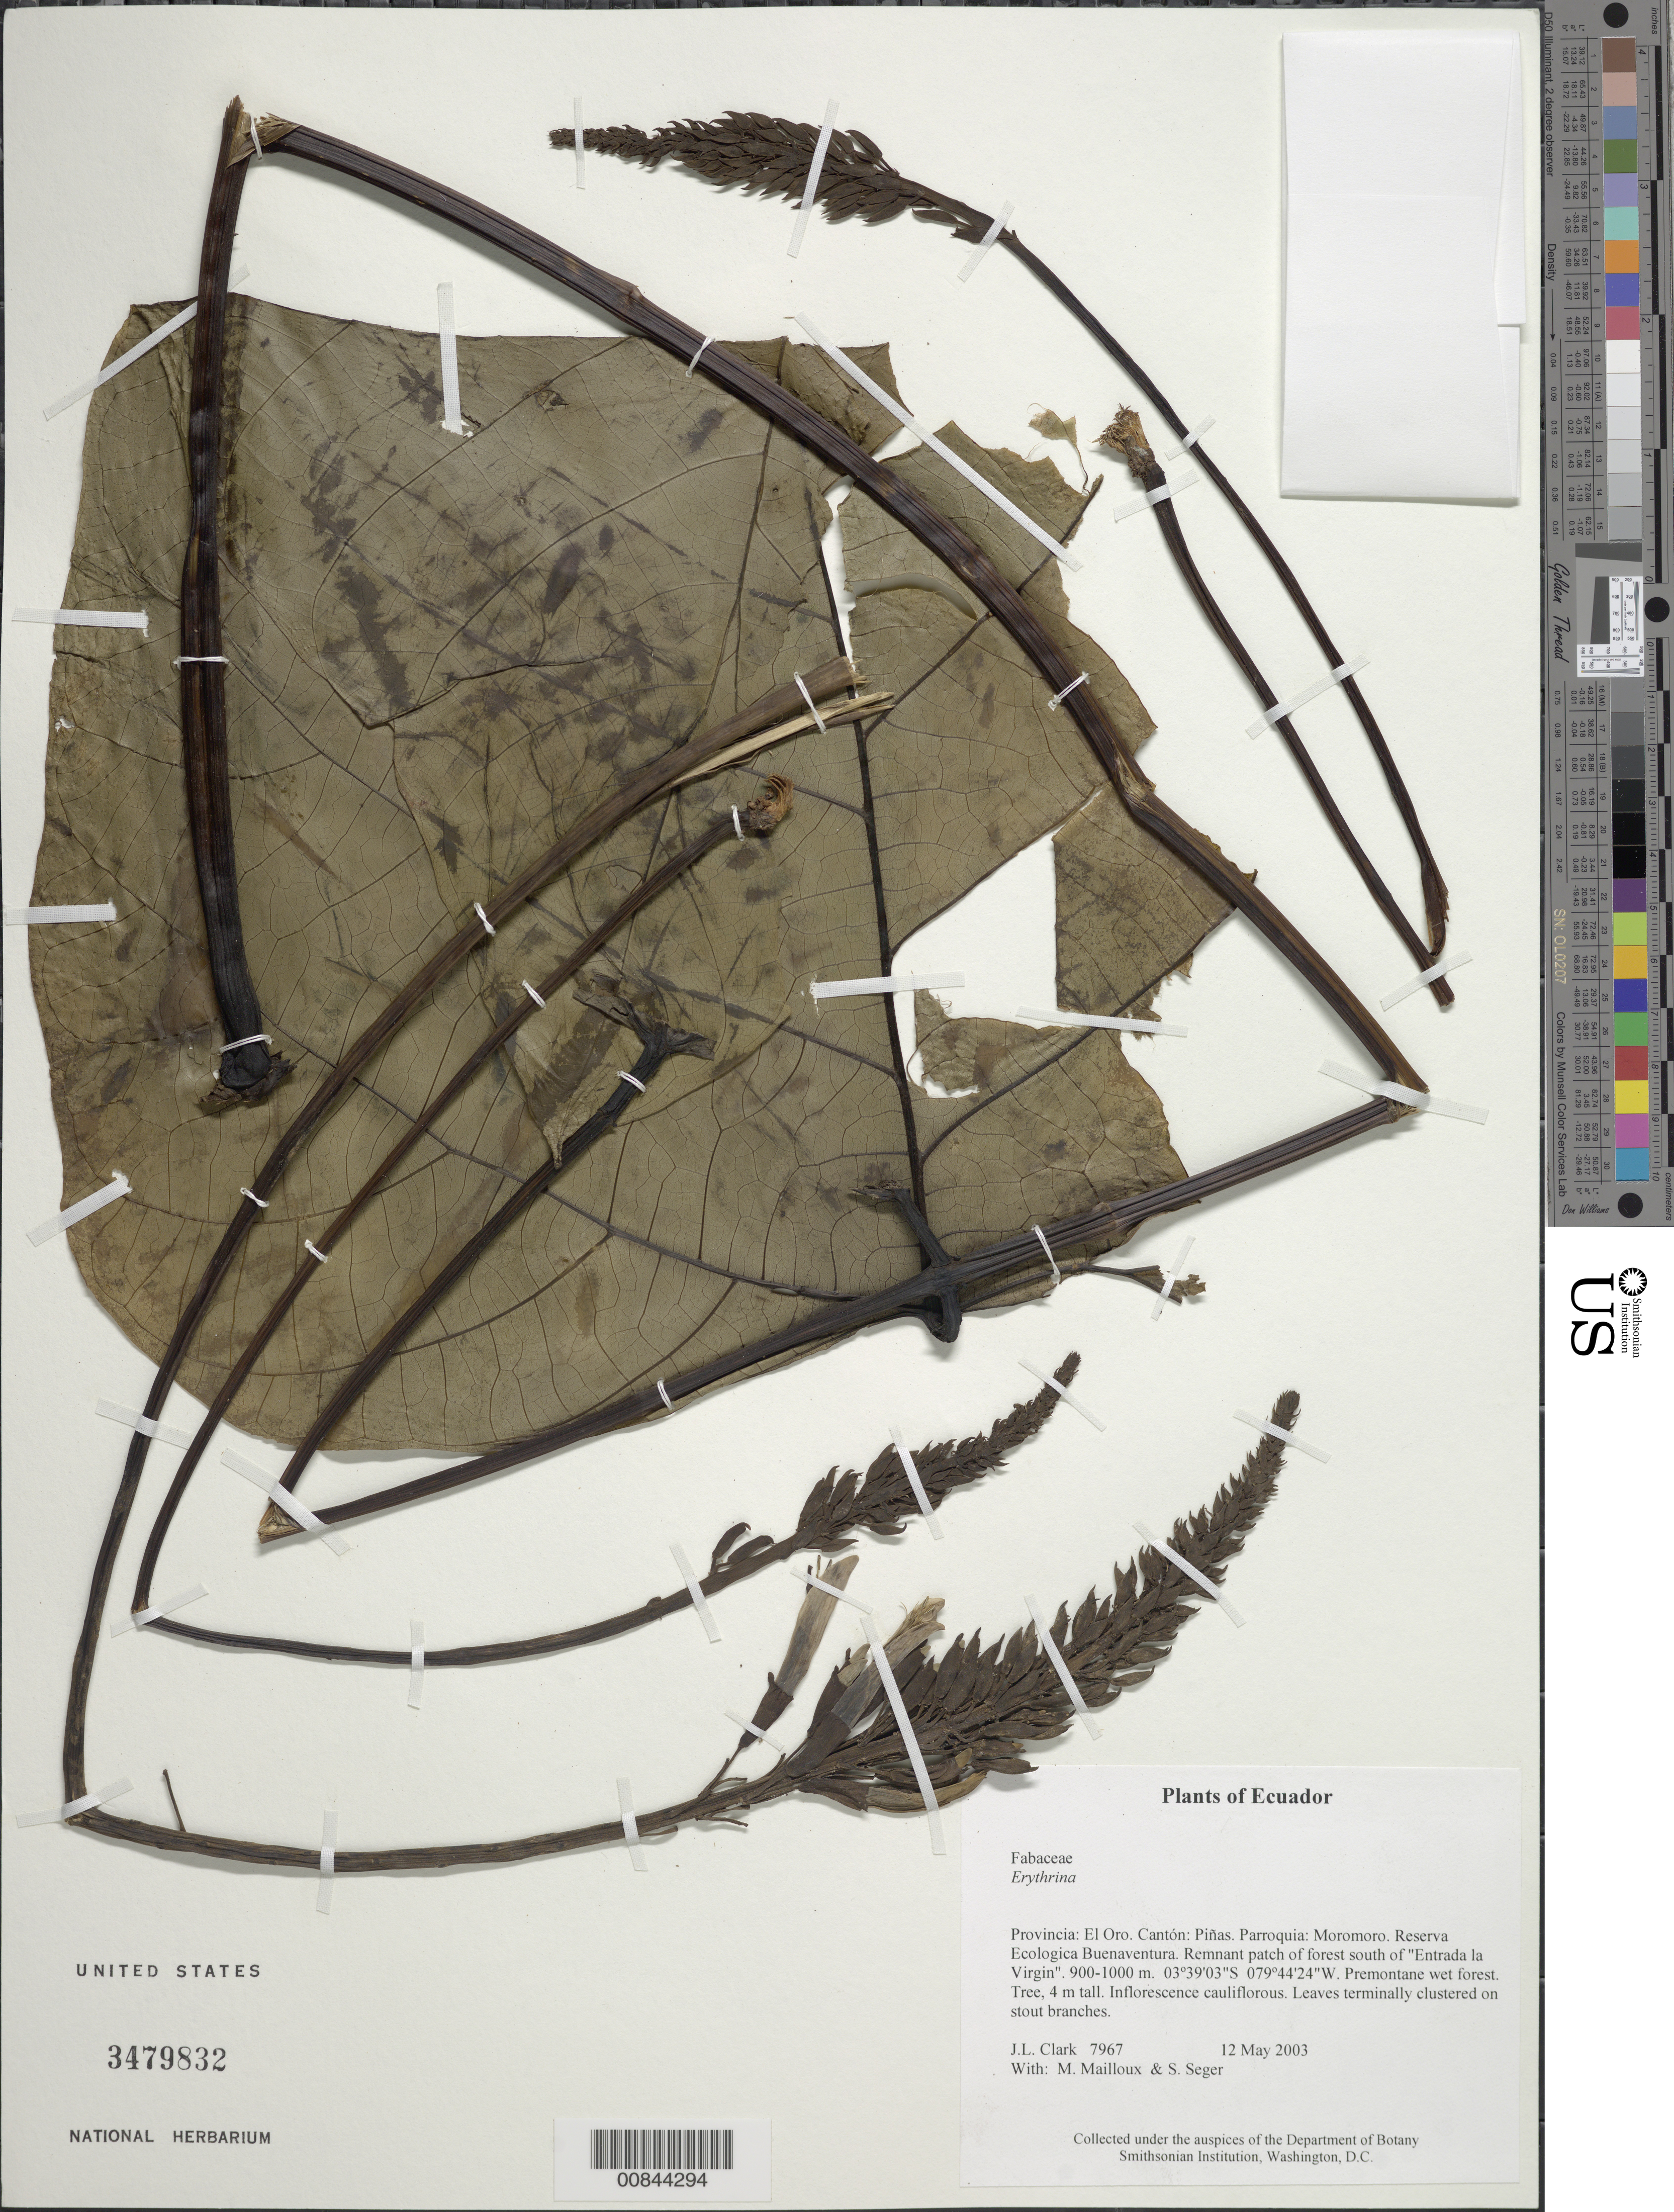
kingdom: Plantae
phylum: Tracheophyta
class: Magnoliopsida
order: Fabales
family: Fabaceae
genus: Erythrina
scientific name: Erythrina sp.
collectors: J. L. Clark, M. Mailloux & S. Seger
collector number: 07967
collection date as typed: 12 May 2003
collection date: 2003-05-12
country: Ecuador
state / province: El Oro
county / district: Piñas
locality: Parroquia: Moromoro. Reserva Ecologica Buenaventura. Remnant patch of forest south of "Entrada la Virgin"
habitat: Premontane wet forest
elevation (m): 900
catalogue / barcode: US 3479832